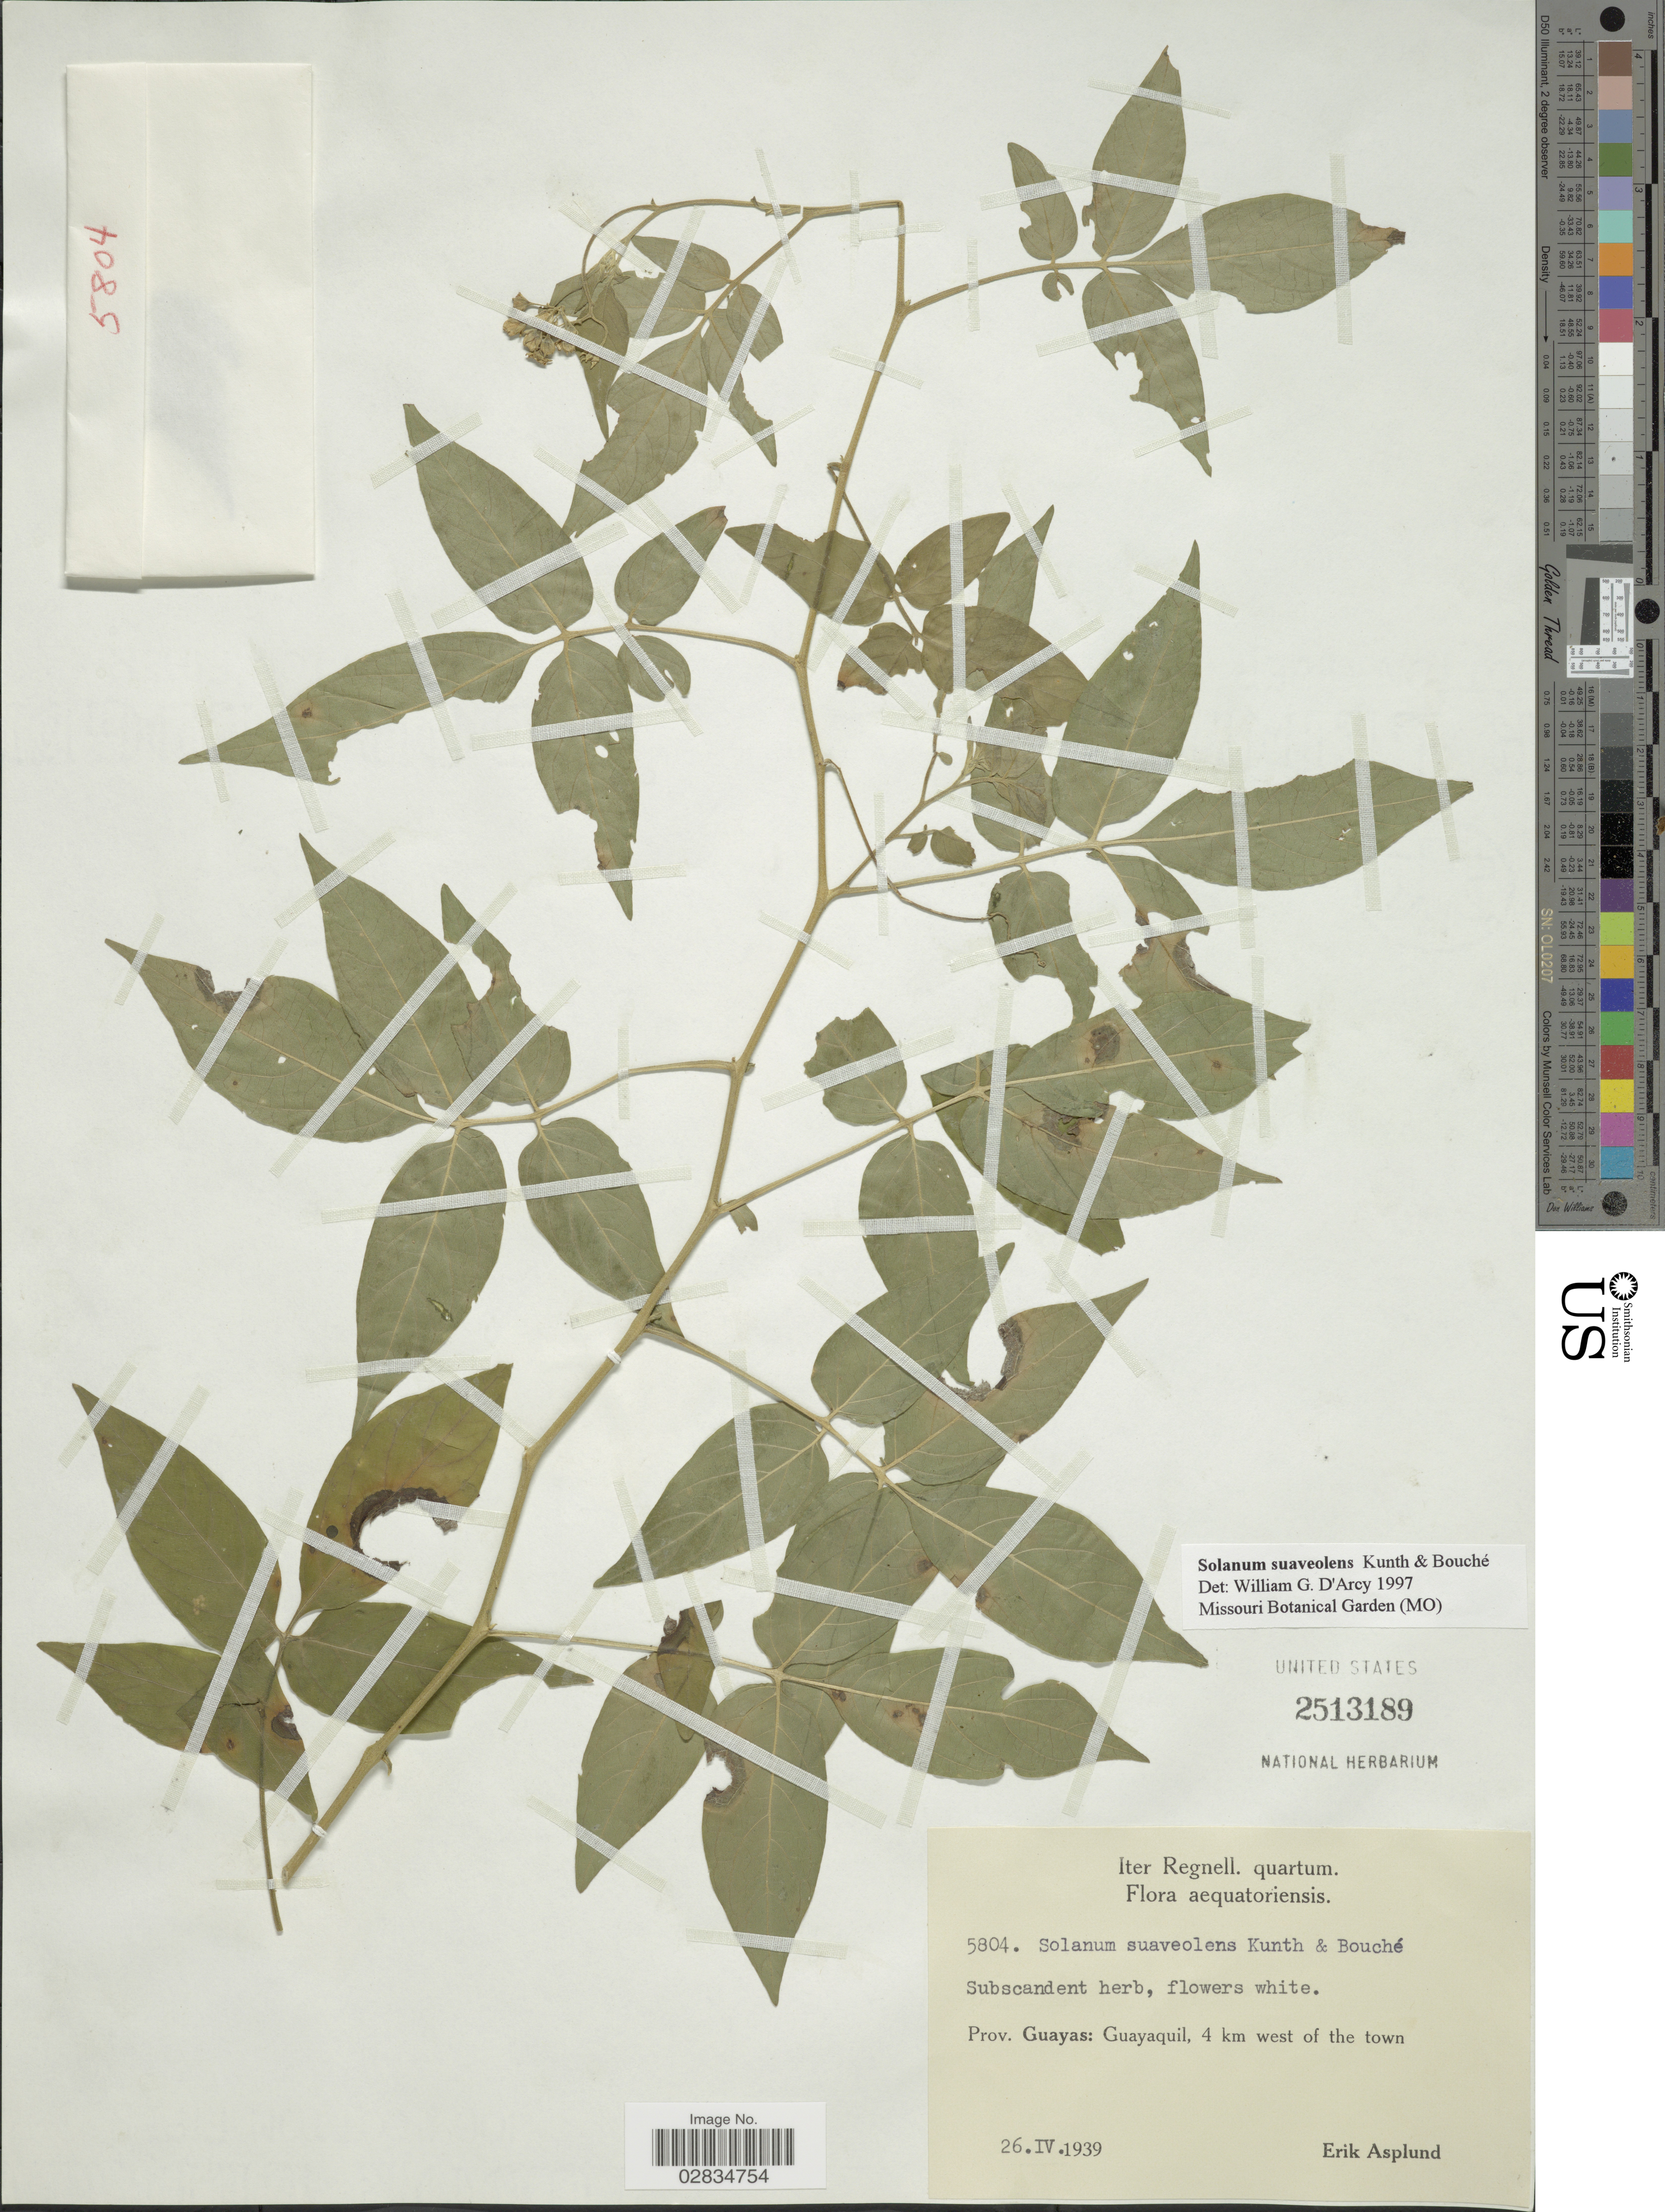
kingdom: Plantae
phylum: Tracheophyta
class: Magnoliopsida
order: Solanales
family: Solanaceae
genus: Solanum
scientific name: Solanum suaveolens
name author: Kunth & C.D. Bouché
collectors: E. Asplund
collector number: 5804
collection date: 1939-04-26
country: Ecuador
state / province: Guayas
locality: Guayaquil, 4 km west of the town.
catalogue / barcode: US 2513189